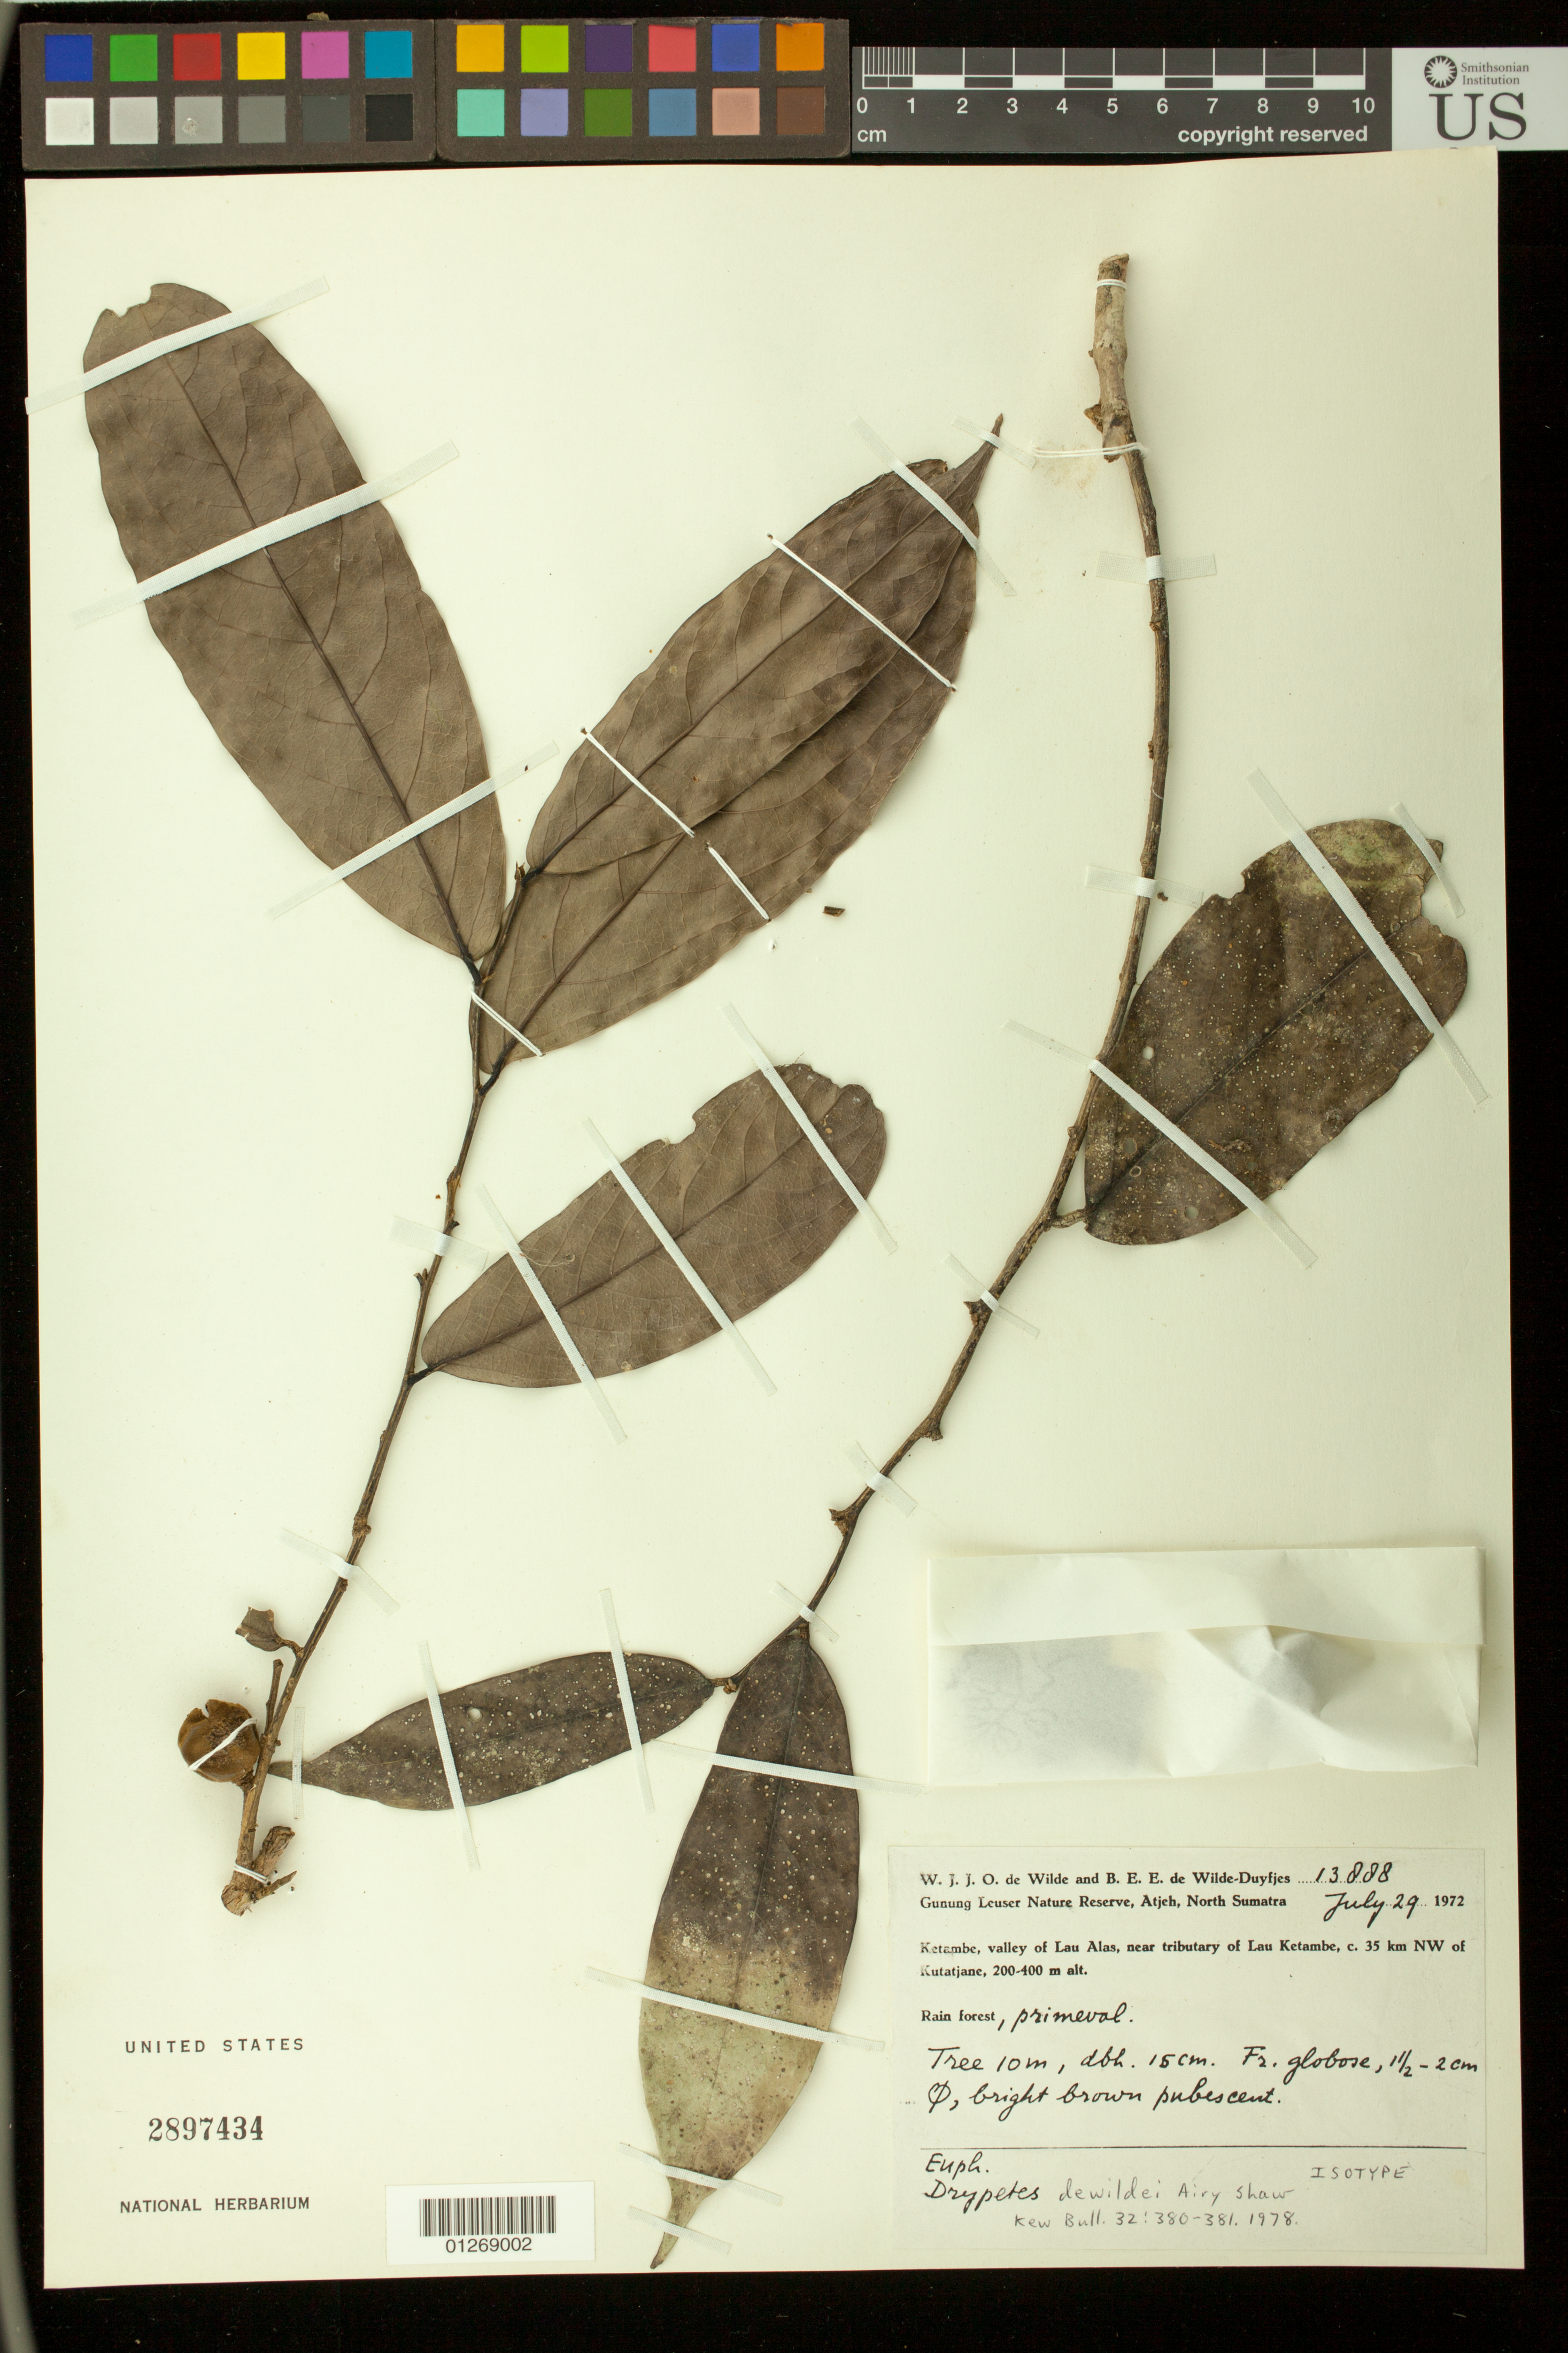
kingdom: Plantae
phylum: Tracheophyta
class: Magnoliopsida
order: Malpighiales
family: Putranjivaceae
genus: Drypetes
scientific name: Drypetes dewildei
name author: Airy Shaw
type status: Isotype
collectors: W. J. de Wilde & B. E. de Wilde-Duyfjes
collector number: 13888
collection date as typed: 29 Jun 1972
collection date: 1972-06-29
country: Indonesia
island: Sumatra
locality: Near tributary of Lau Ketambe, NW of Kuatjane.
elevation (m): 200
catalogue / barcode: US 2897434